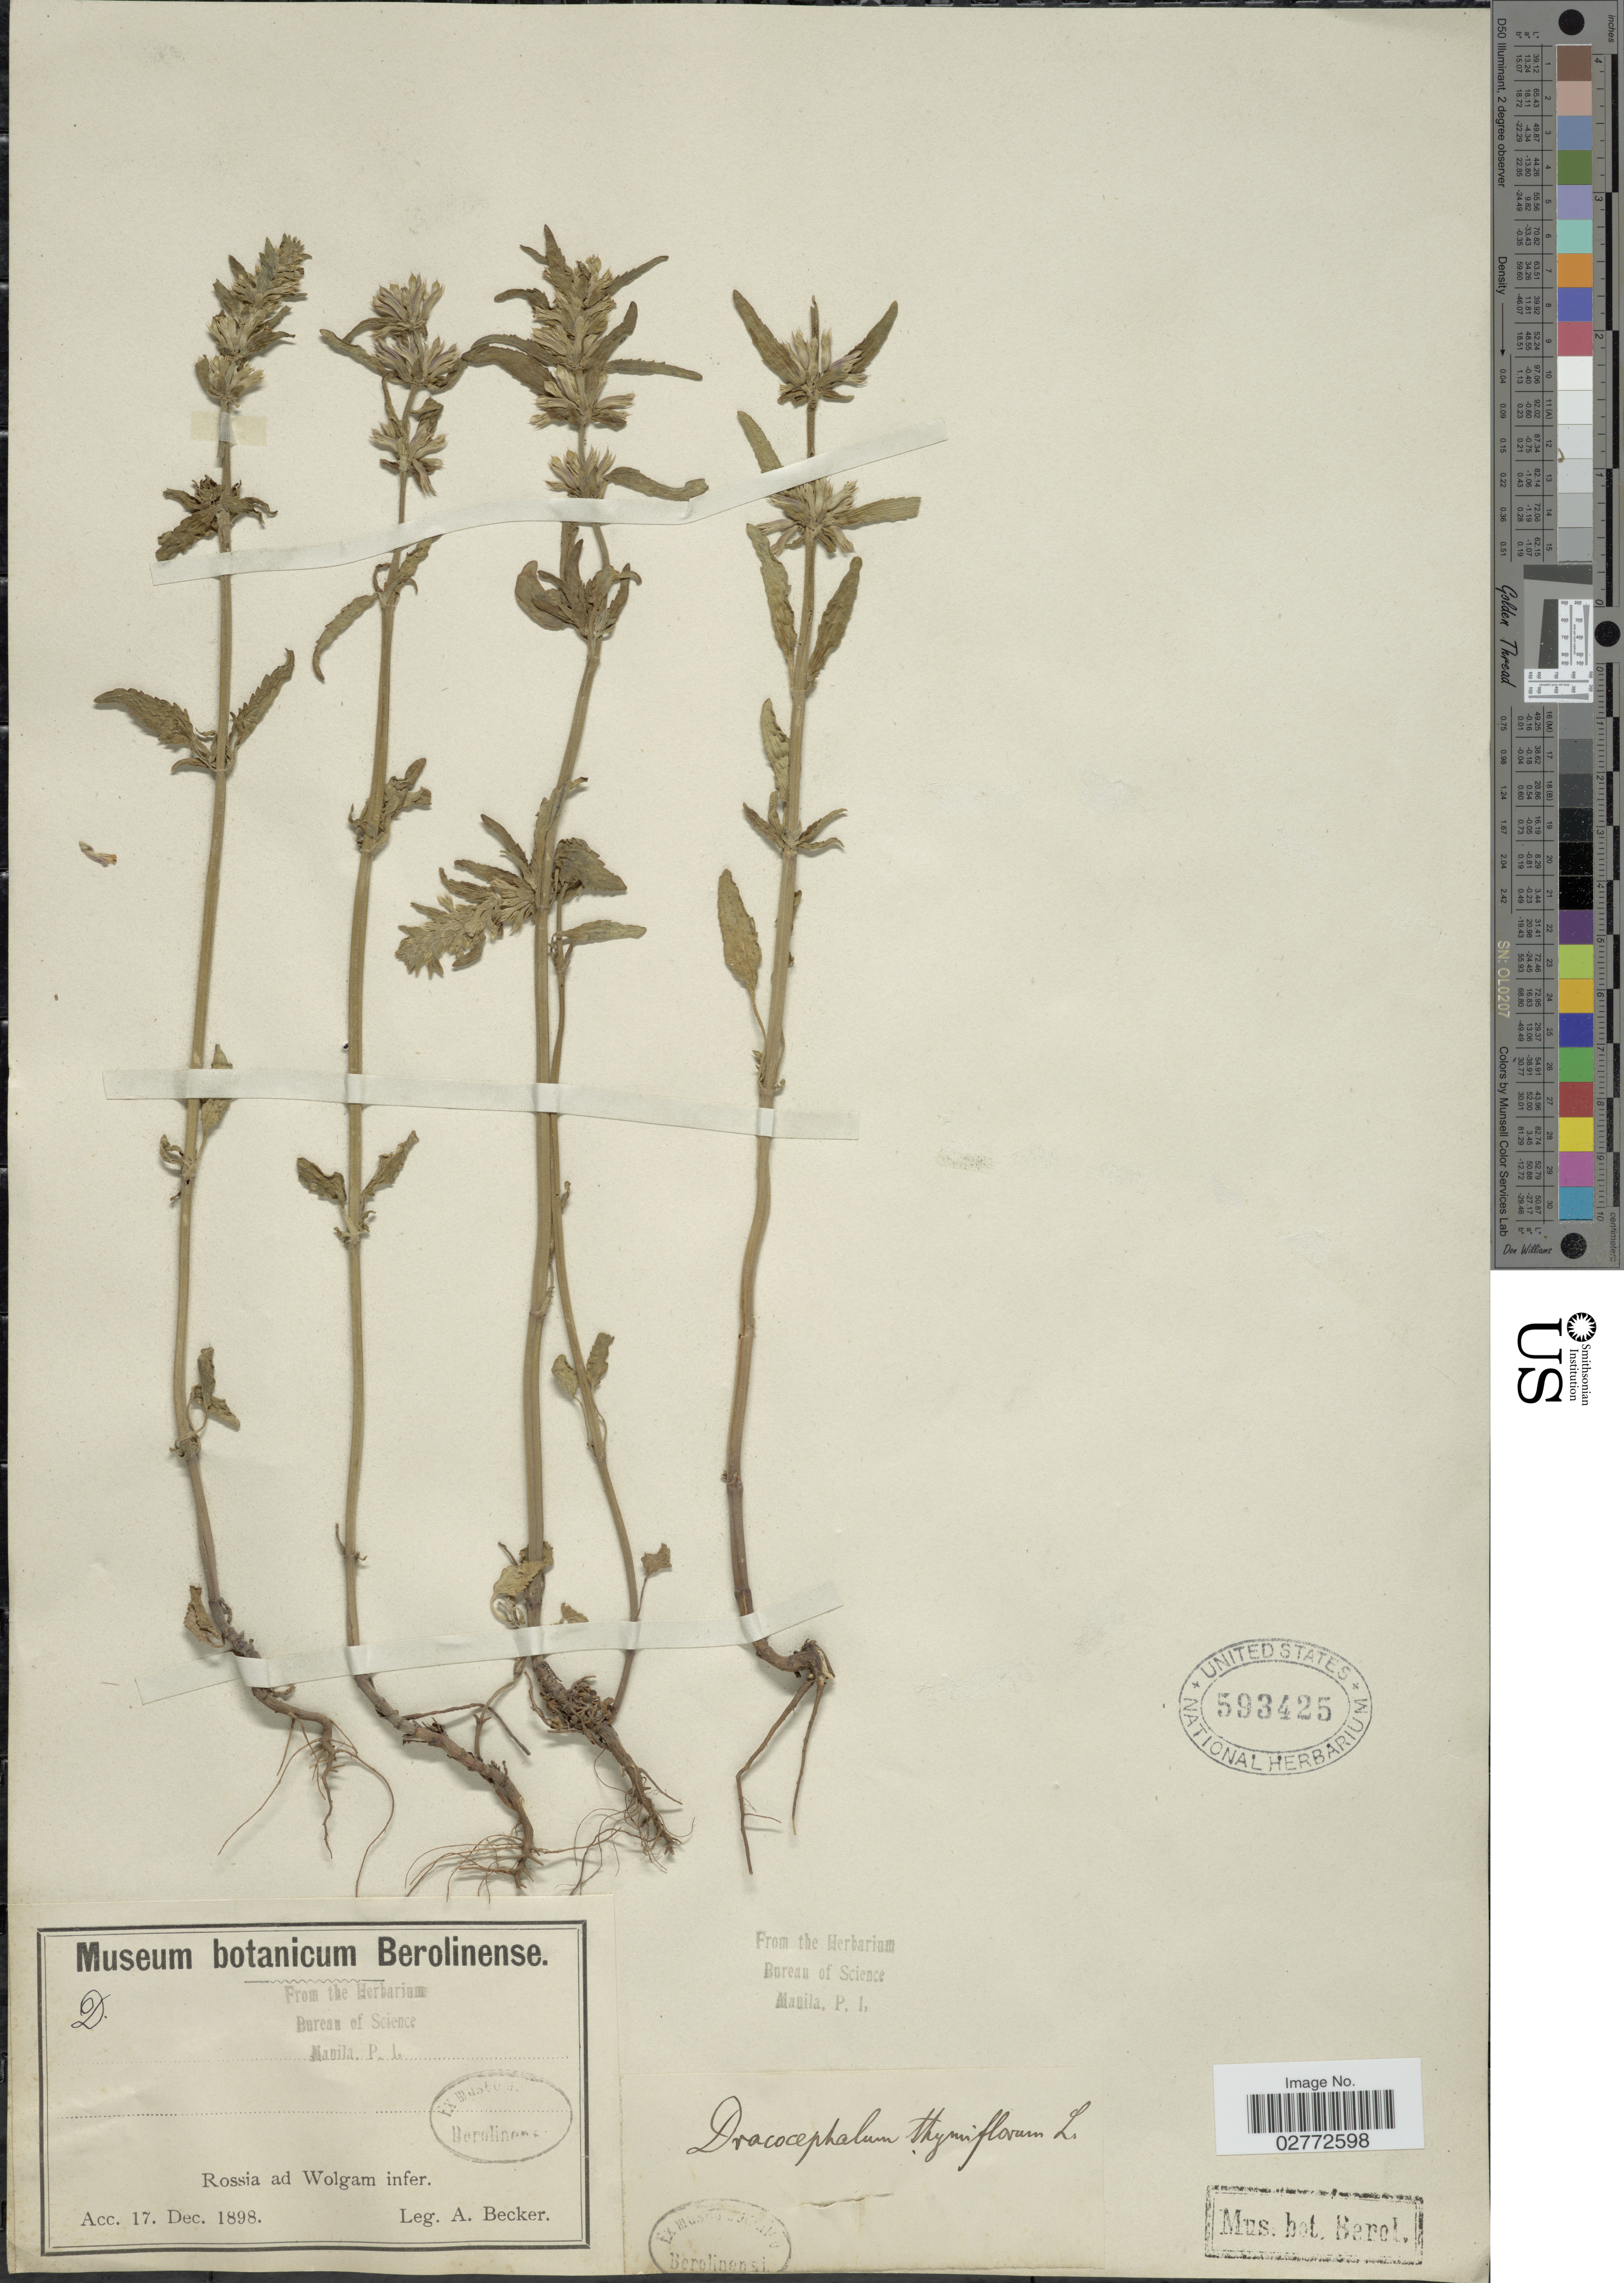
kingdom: Plantae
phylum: Tracheophyta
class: Magnoliopsida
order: Lamiales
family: Lamiaceae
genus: Dracocephalum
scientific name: Dracocephalum thymiflorum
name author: L.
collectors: A. Becker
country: Russian Federation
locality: Rossia ad Wolgam infer.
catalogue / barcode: US 593425